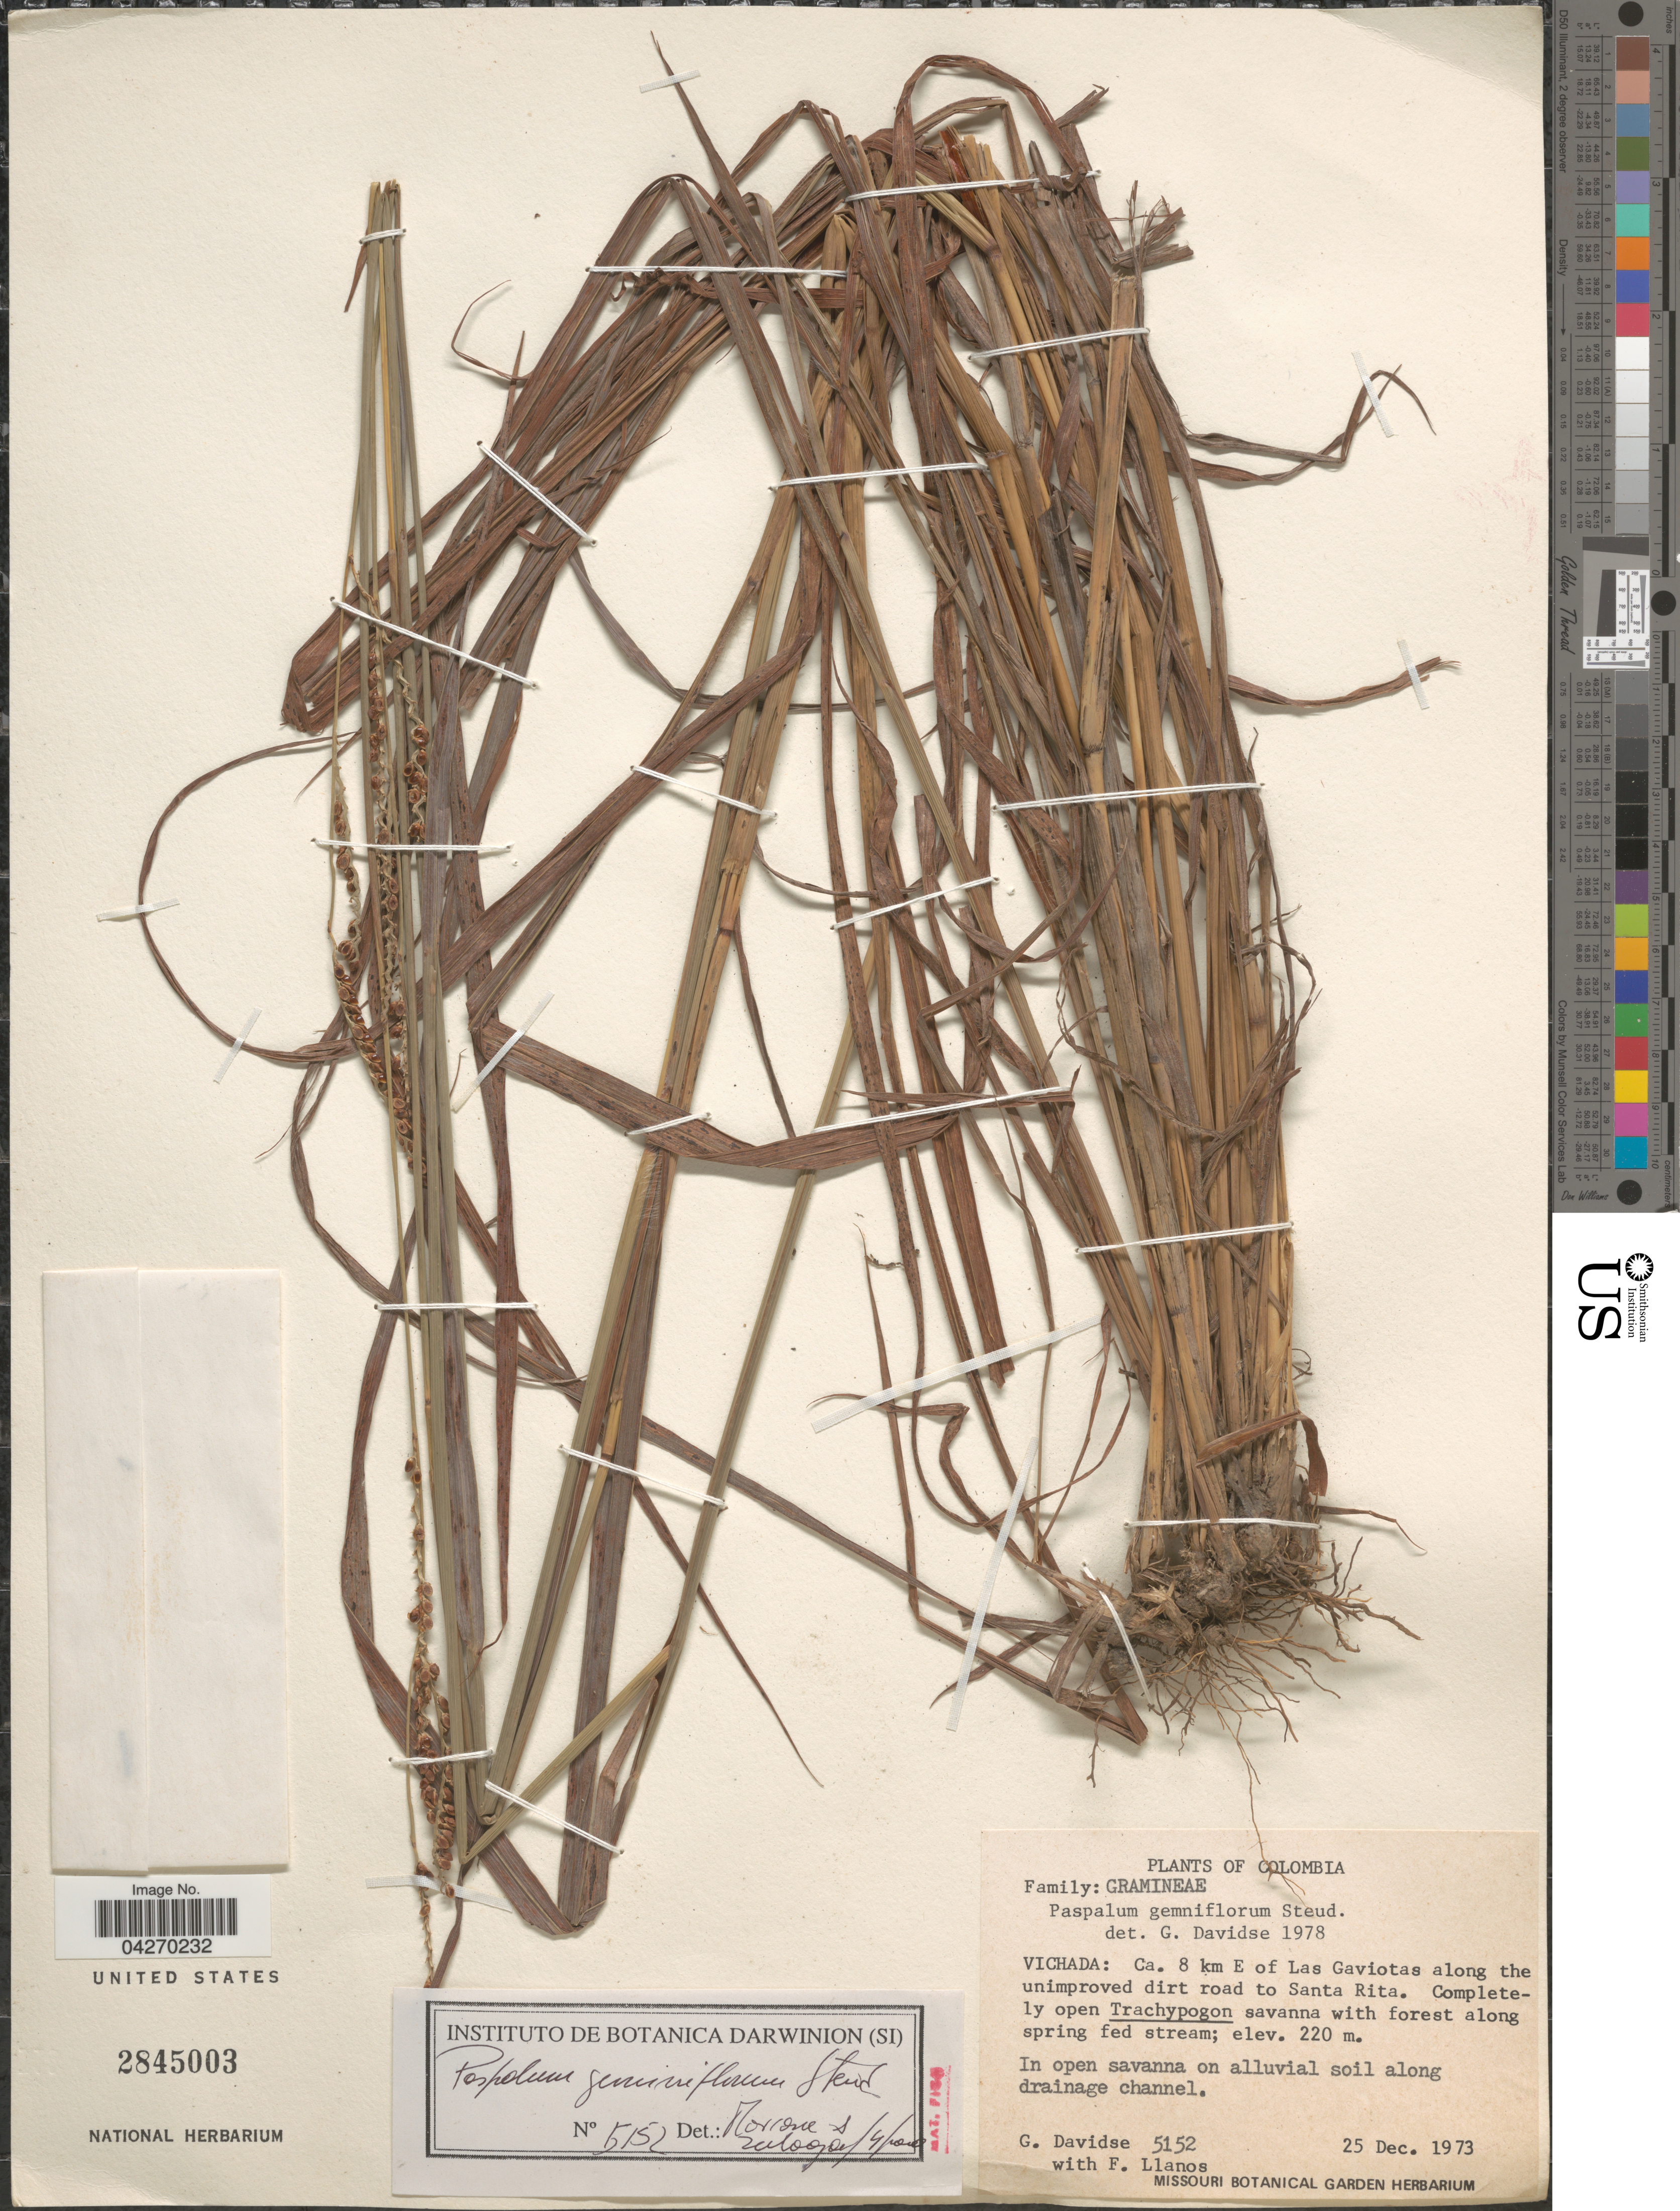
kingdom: Plantae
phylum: Tracheophyta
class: Liliopsida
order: Poales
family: Poaceae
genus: Paspalum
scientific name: Paspalum geminiflorum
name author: Steud.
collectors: G. Davidse & F. Llanos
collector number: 5152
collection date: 1973-12-25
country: Colombia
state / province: Vichada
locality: Ca. 8 km E of Las Gaviotas along the unimproved dirt road to Santa Rita. Completely open Trachypogon savanna with forest along spring fed stream; In open savanna in alluvial soil along drainange channel.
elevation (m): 220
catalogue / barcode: US 2845003